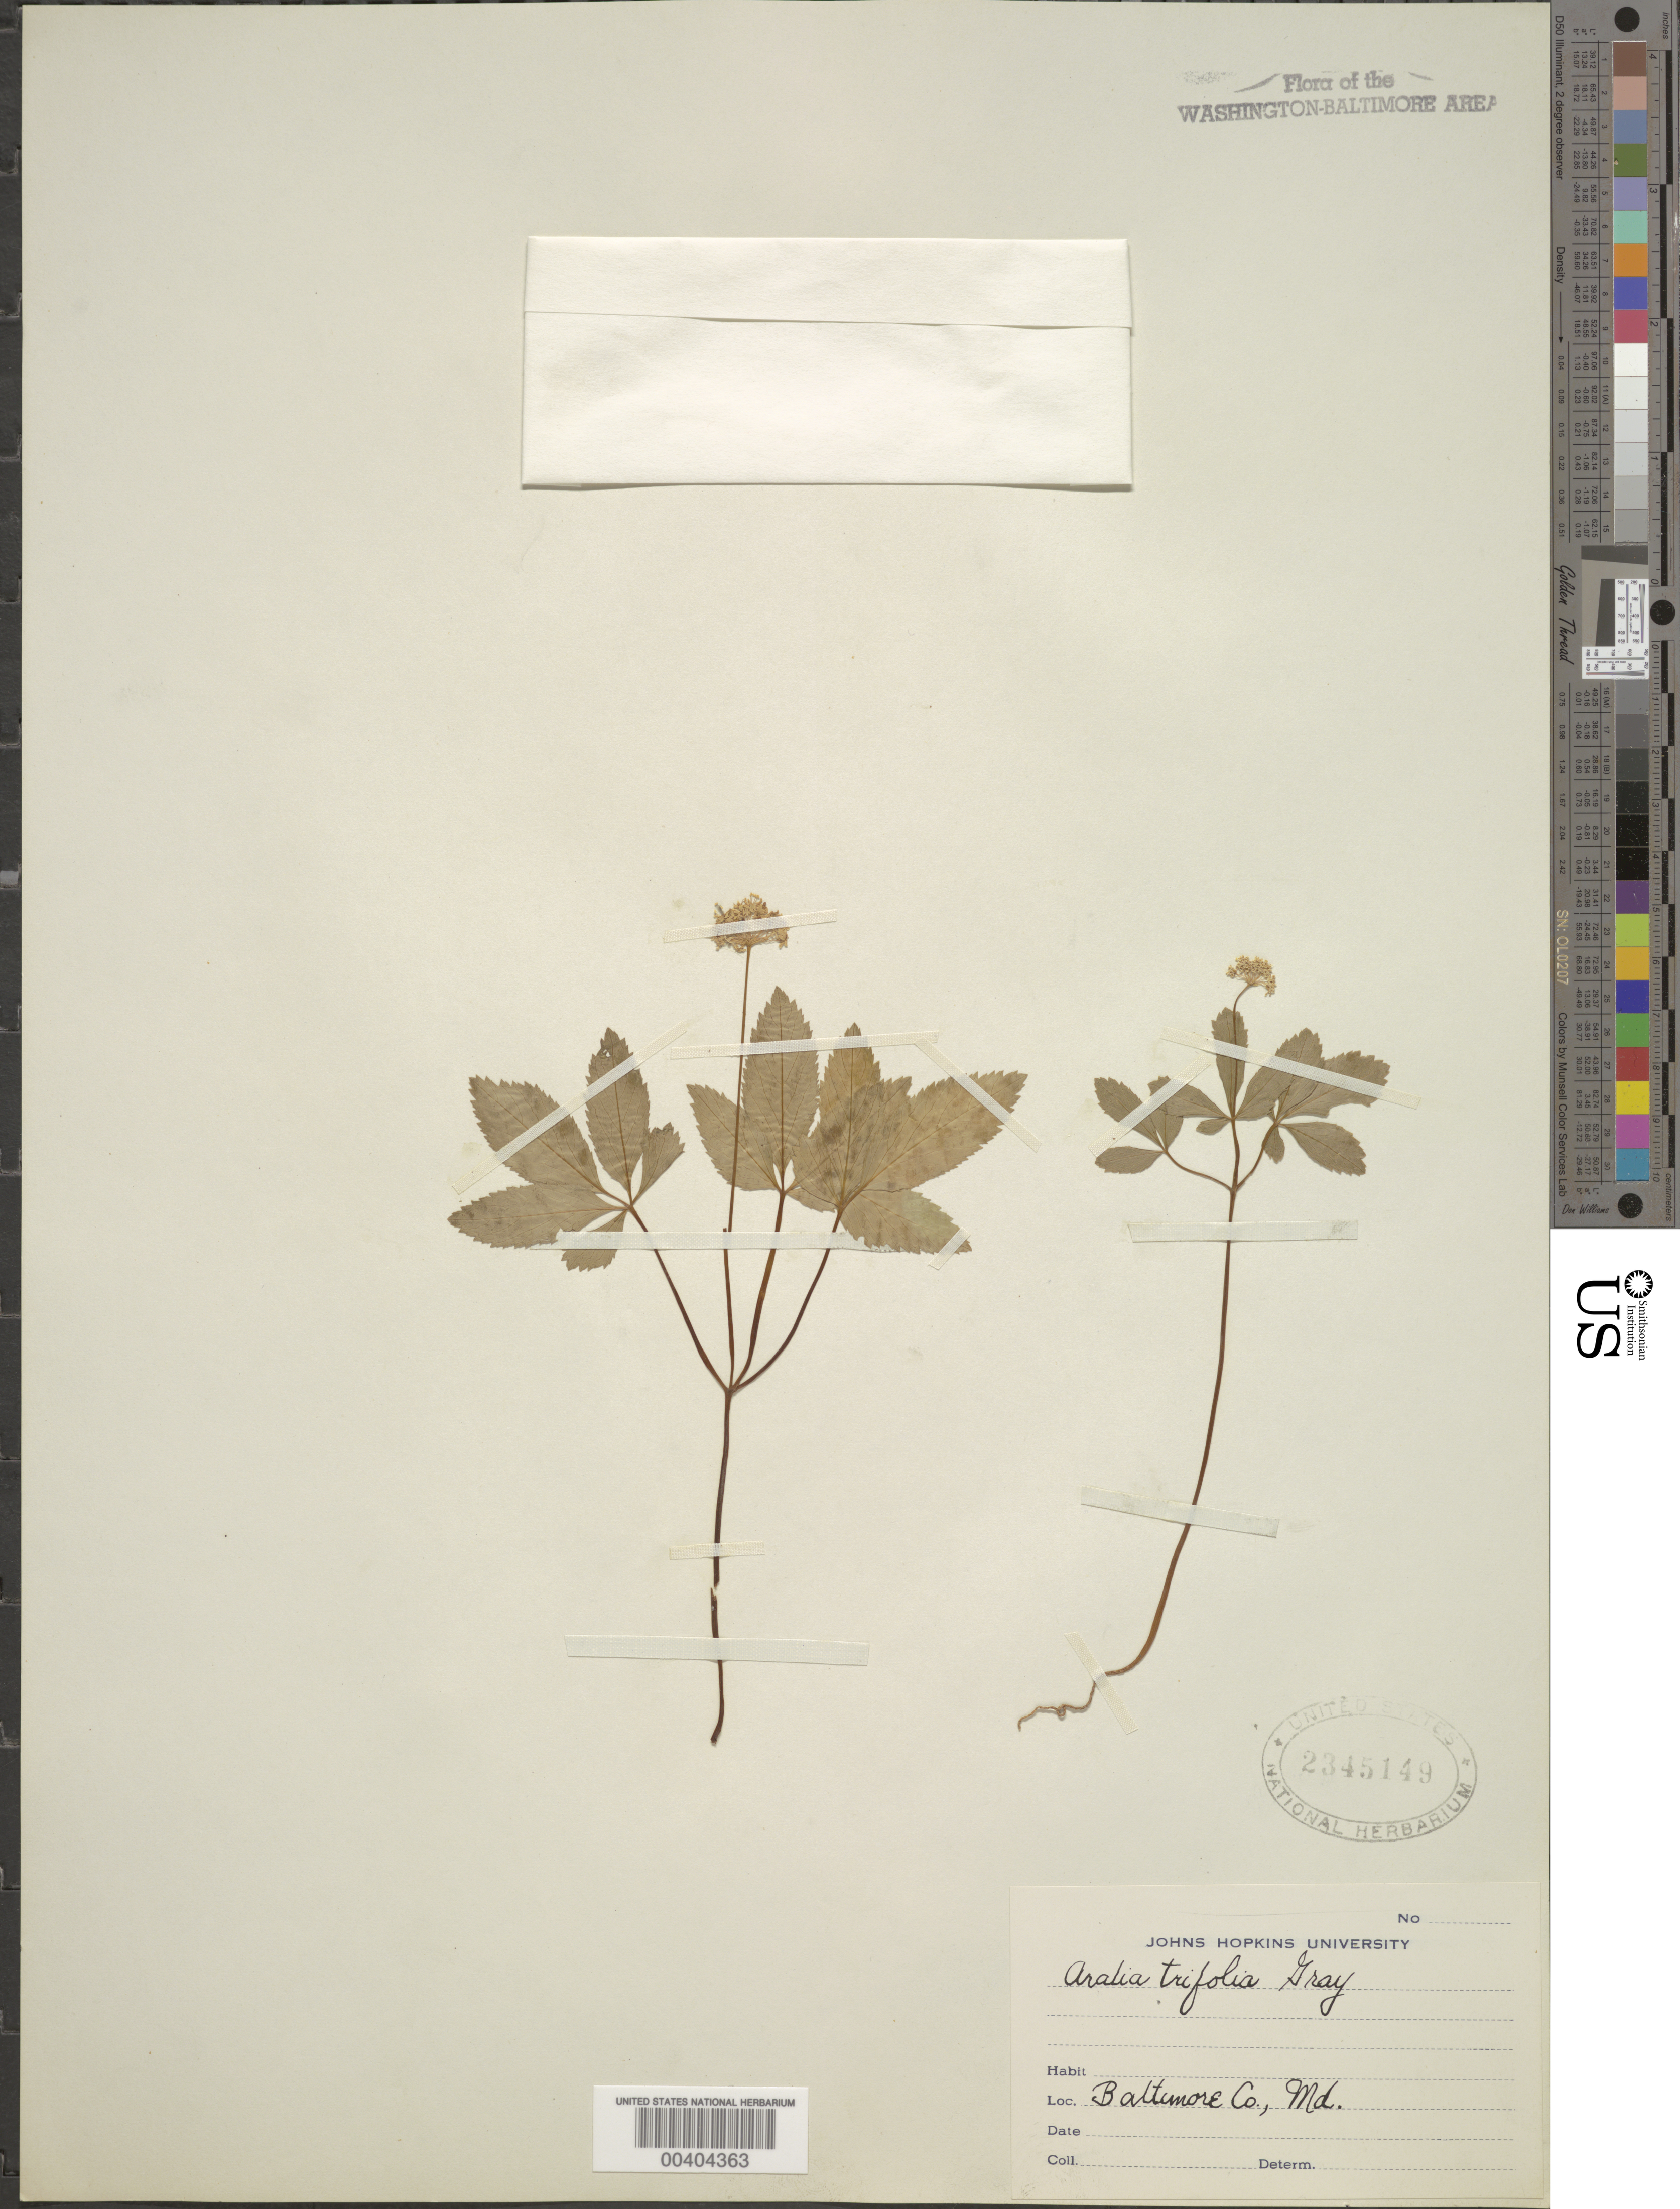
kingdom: Plantae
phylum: Tracheophyta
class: Magnoliopsida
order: Apiales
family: Araliaceae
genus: Panax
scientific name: Panax trifolius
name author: L.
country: United States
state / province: Maryland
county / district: Baltimore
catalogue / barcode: US 2345149